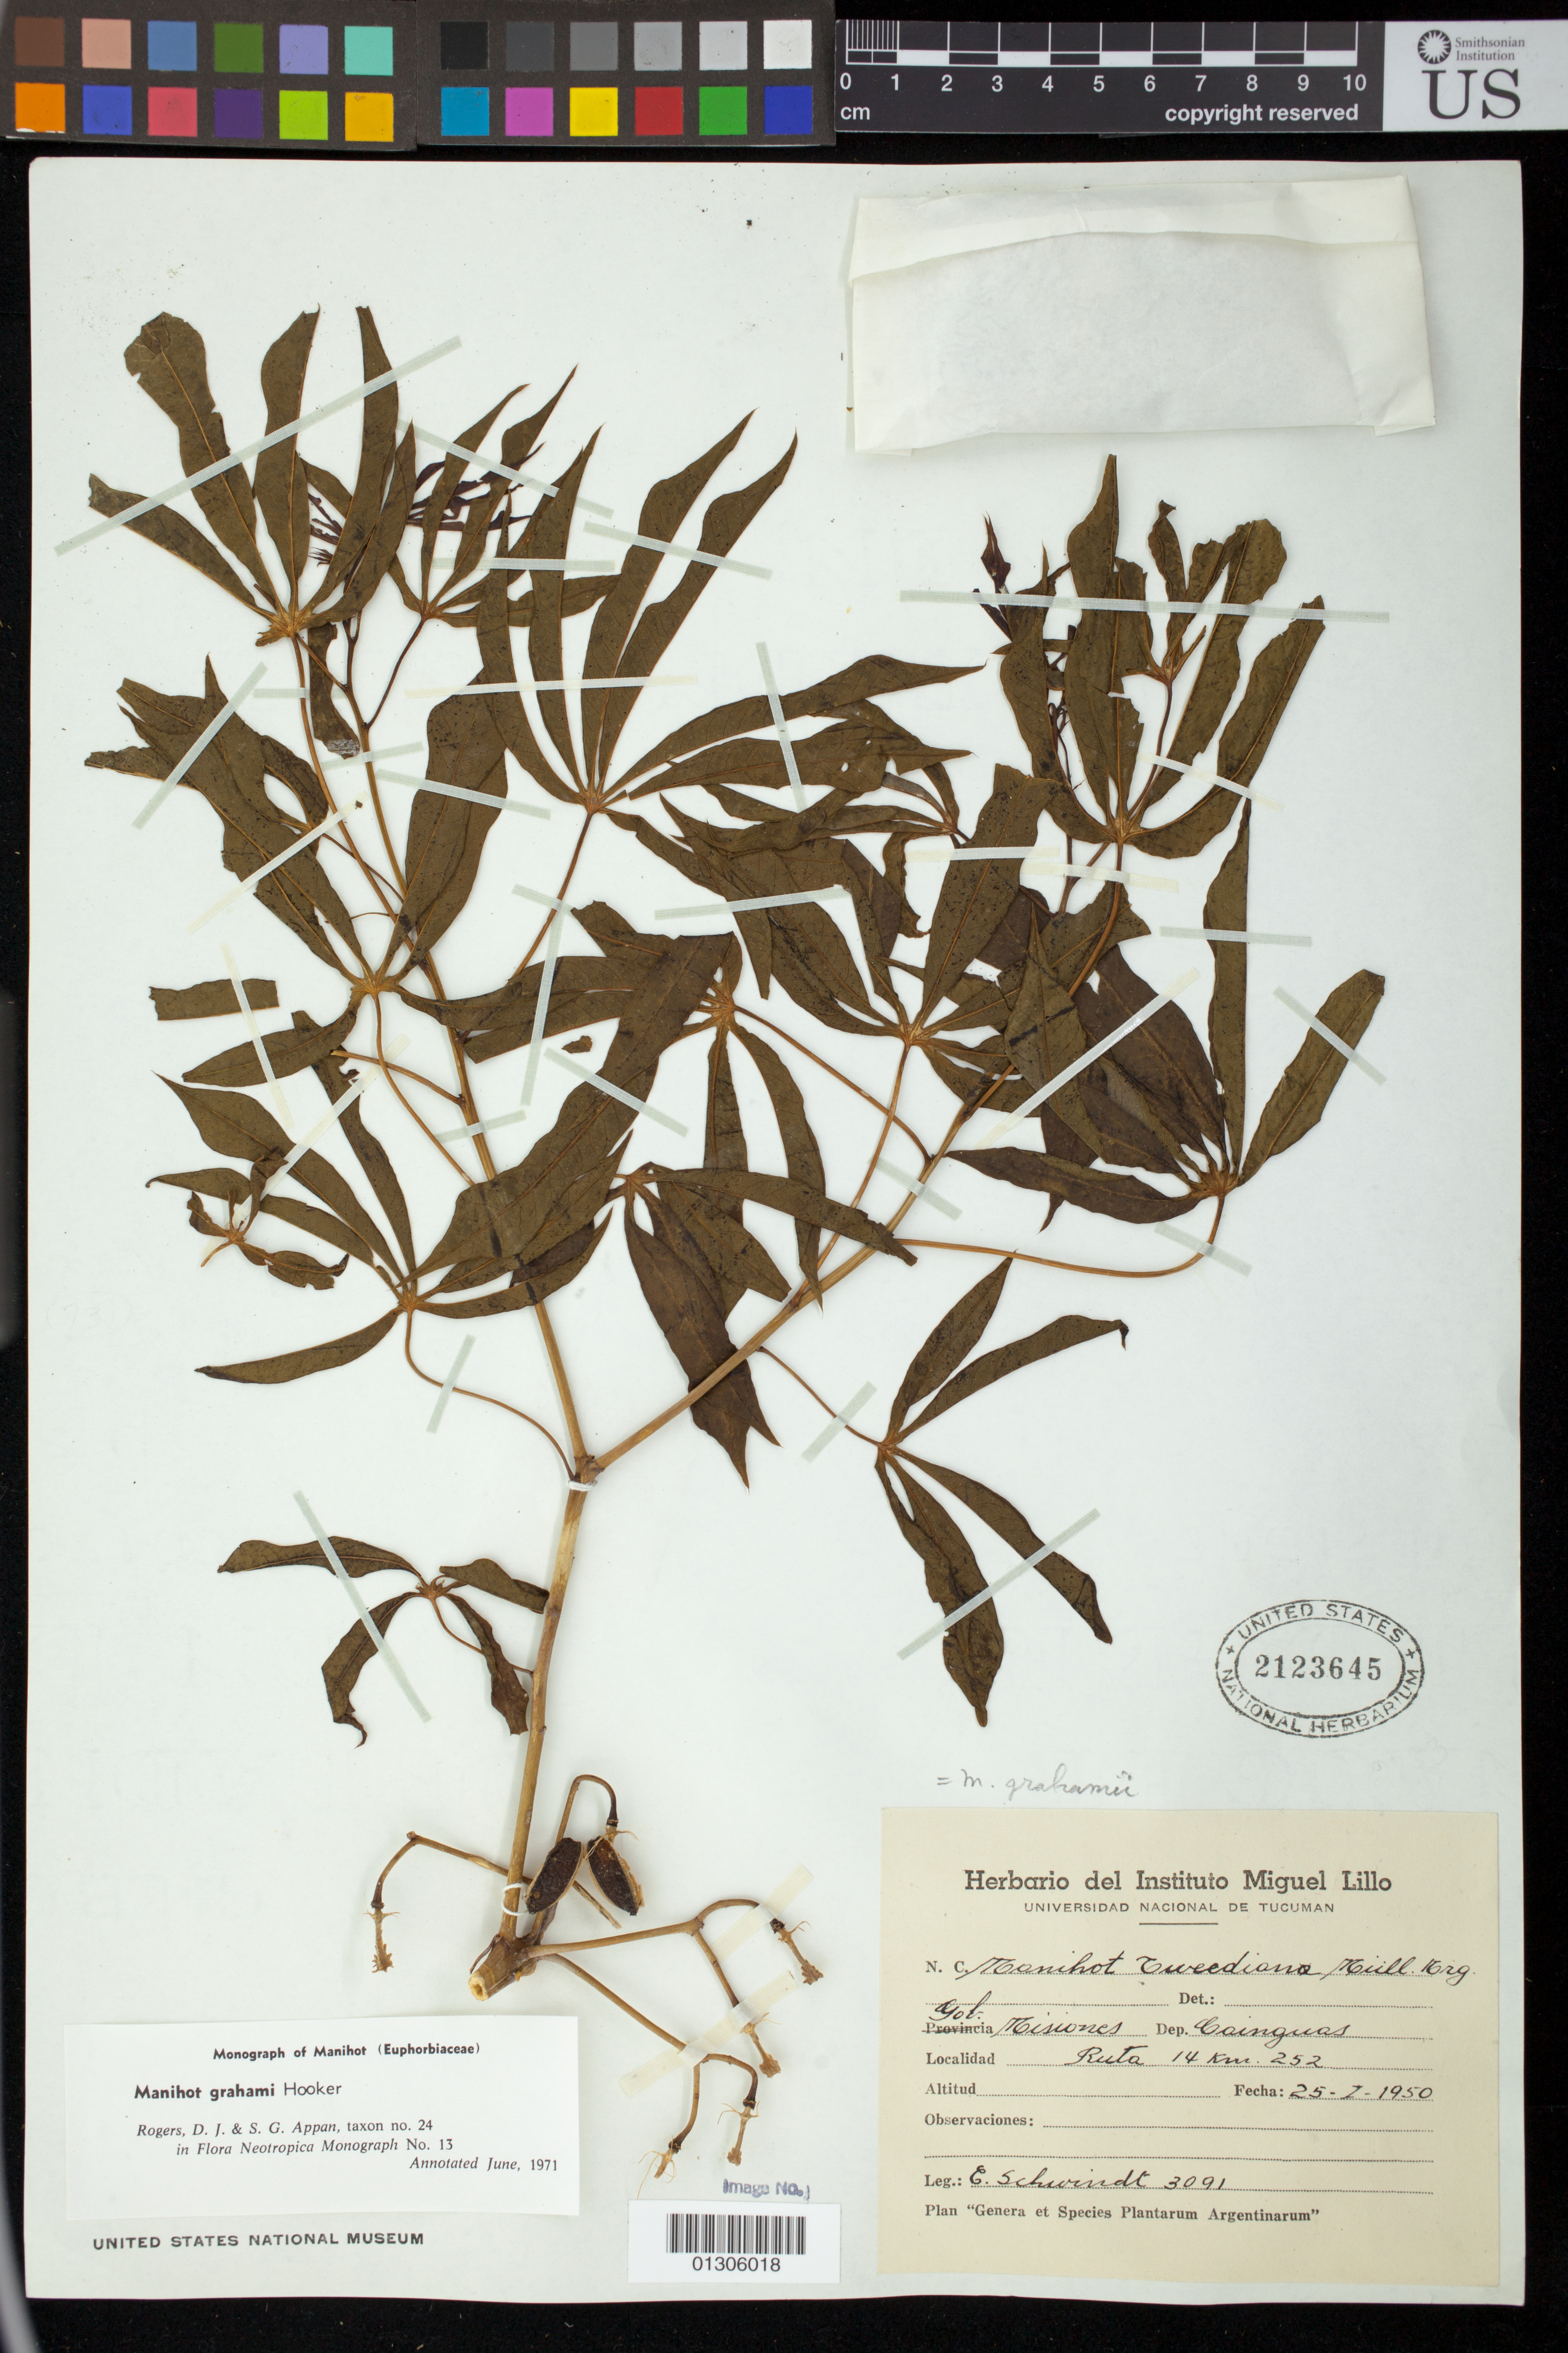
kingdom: Plantae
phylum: Tracheophyta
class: Magnoliopsida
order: Malpighiales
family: Euphorbiaceae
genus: Manihot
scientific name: Manihot grahamii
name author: Hook.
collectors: E. Schwindt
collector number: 3091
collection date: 1950-01-25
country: Argentina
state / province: Misiones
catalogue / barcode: US 2123645